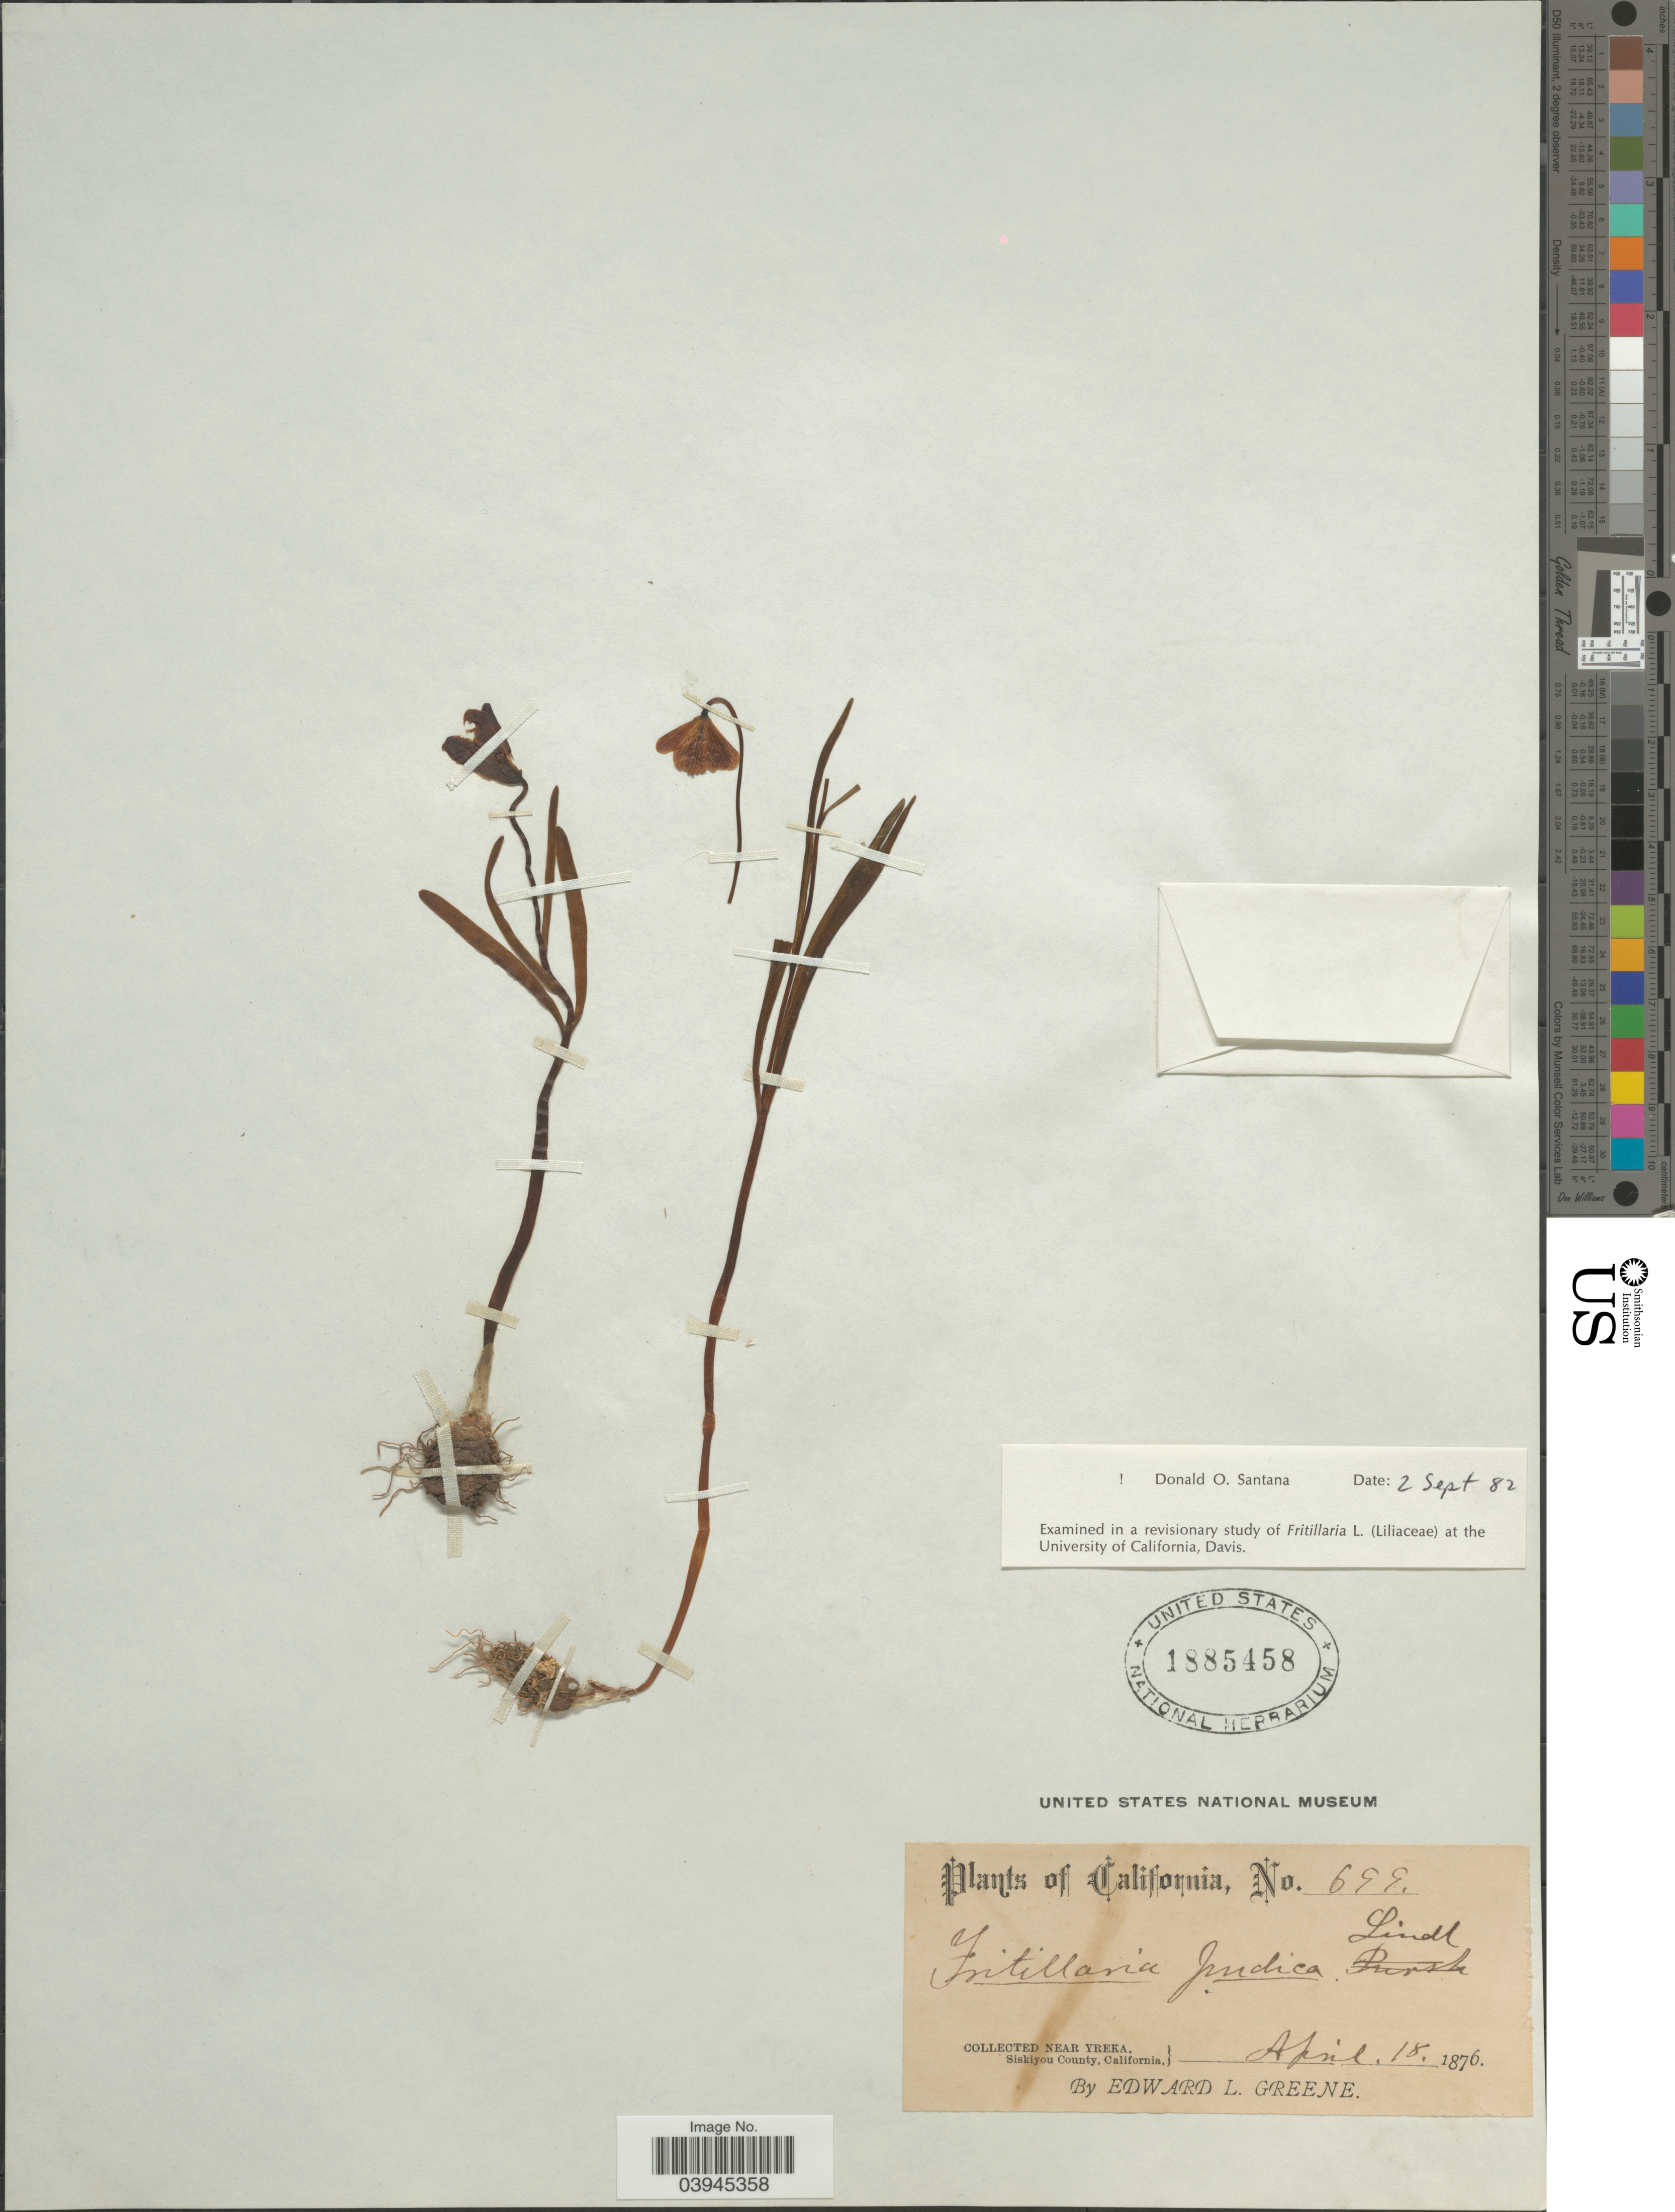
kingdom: Plantae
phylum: Tracheophyta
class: Liliopsida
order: Liliales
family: Liliaceae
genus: Fritillaria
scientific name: Fritillaria pudica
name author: (Pursh) Spreng.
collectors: E. L. Greene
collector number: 699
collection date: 1876-04-18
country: United States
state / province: California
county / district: Siskiyou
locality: Near Yreka, Siskiyou County.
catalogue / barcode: US 1885458